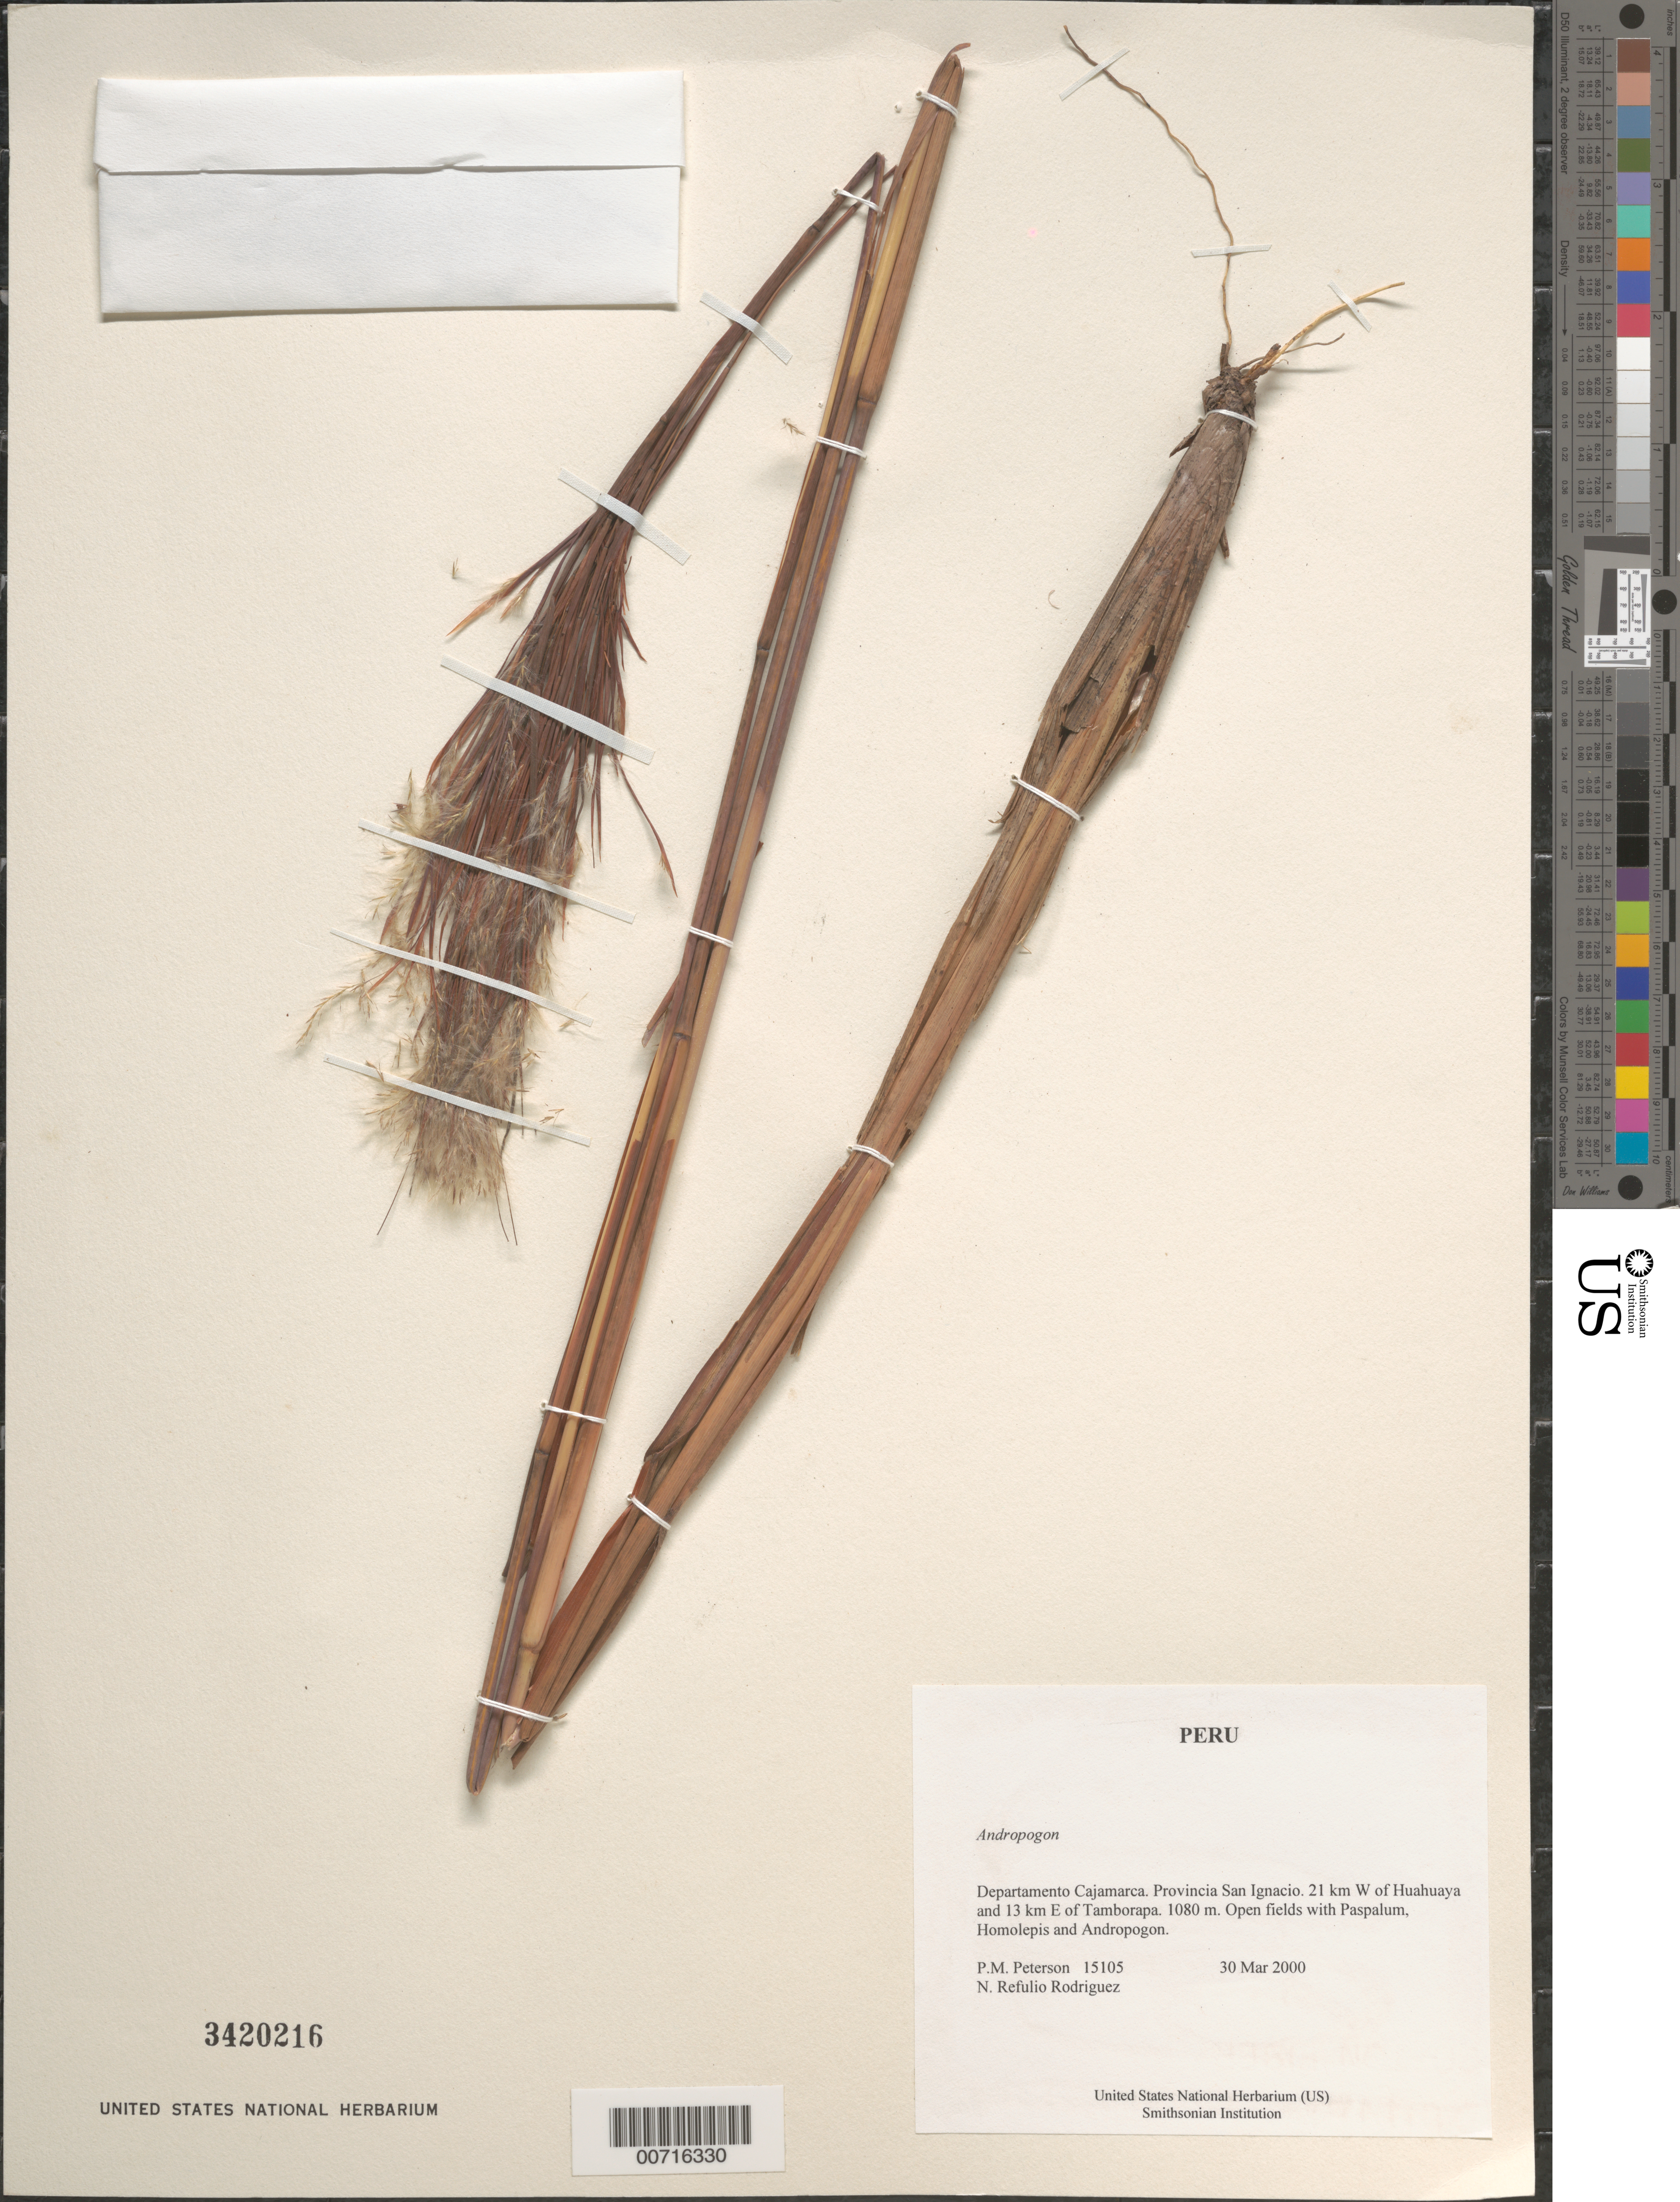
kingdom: Plantae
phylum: Tracheophyta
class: Liliopsida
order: Poales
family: Poaceae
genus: Andropogon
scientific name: Andropogon sp.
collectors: P. M. Peterson & N. Refulio-Rodríguez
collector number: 15105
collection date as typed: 30 Mar 2000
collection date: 2000-03-30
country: Peru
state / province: Cajamarca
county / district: San Ignacio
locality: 21 km W of Huahuaya and 13 km E of Tamborapa.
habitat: Open fields with Paspalum, Homolepis and Andropogon.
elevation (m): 1080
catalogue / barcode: US 3420216